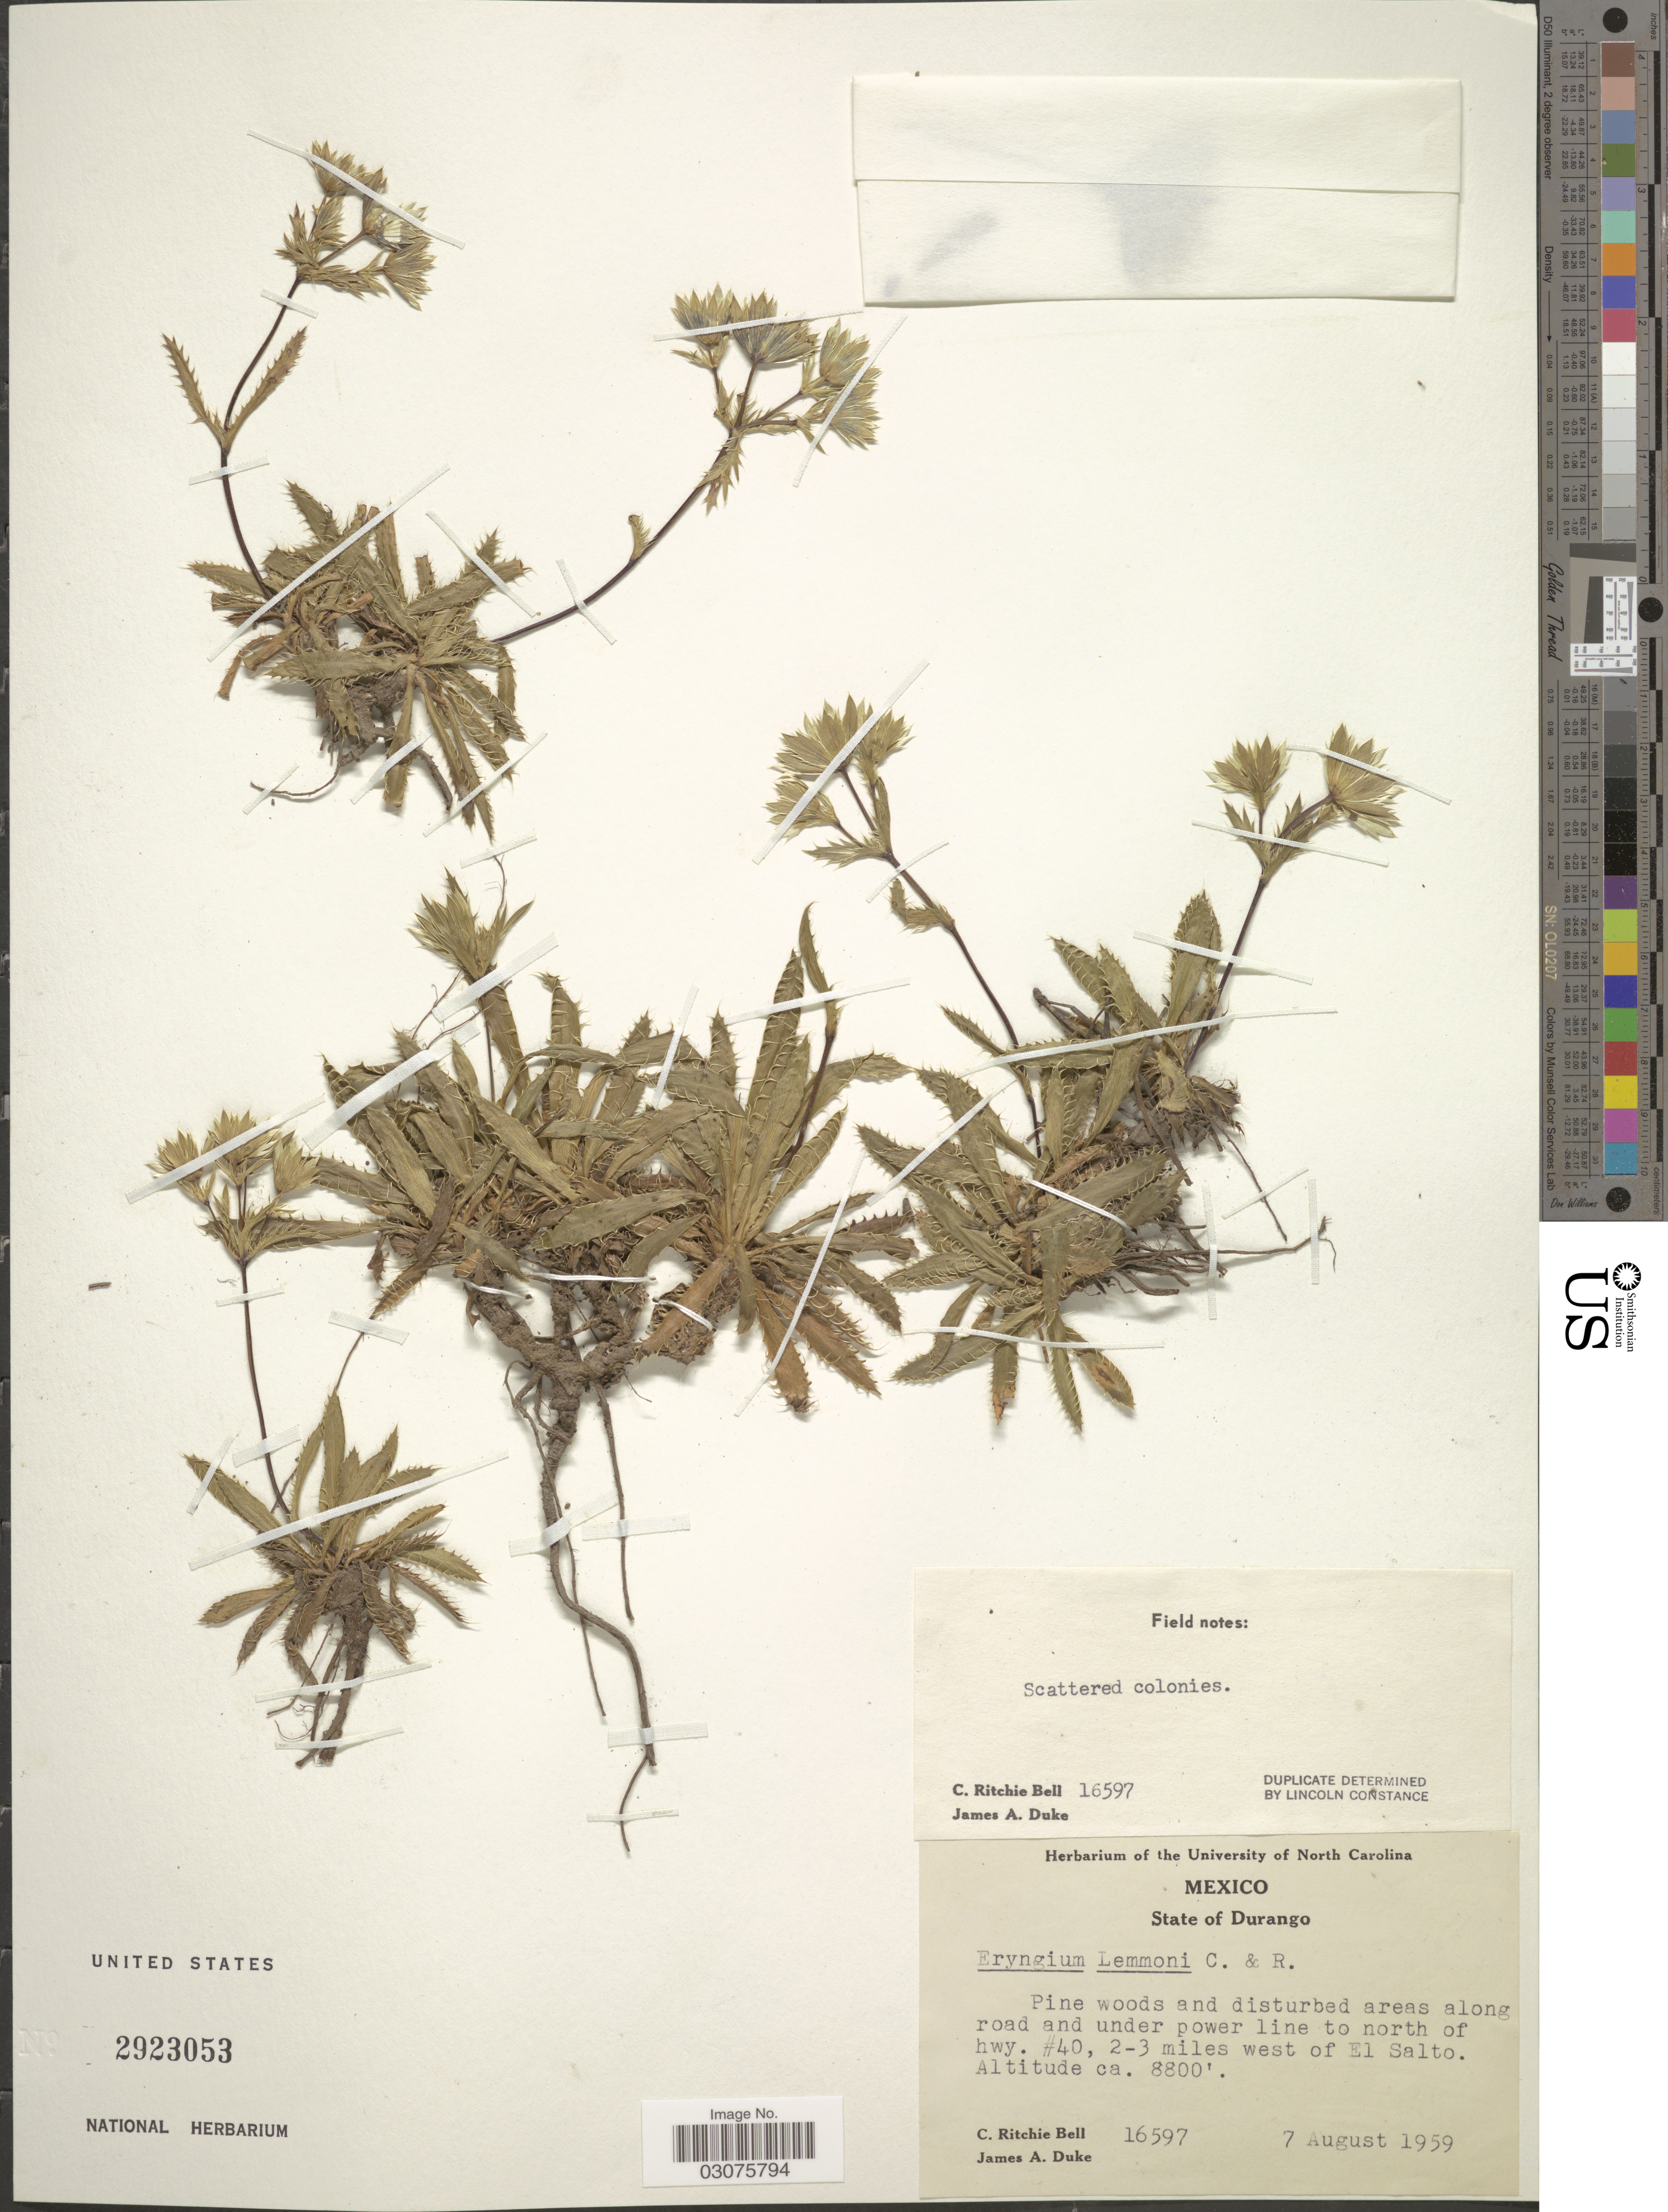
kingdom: Plantae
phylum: Tracheophyta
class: Magnoliopsida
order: Apiales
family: Apiaceae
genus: Eryngium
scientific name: Eryngium lemmonii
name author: J.M. Coult. & Rose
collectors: C. R. Bell & J. A. Duke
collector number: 16597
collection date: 1959-08-07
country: Mexico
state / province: Durango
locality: State of Durango. Pine woods and disturbed areas along road and under power line to north of hwy. #40, 2-3 miles west of El Salto.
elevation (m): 2682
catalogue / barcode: US 2923053